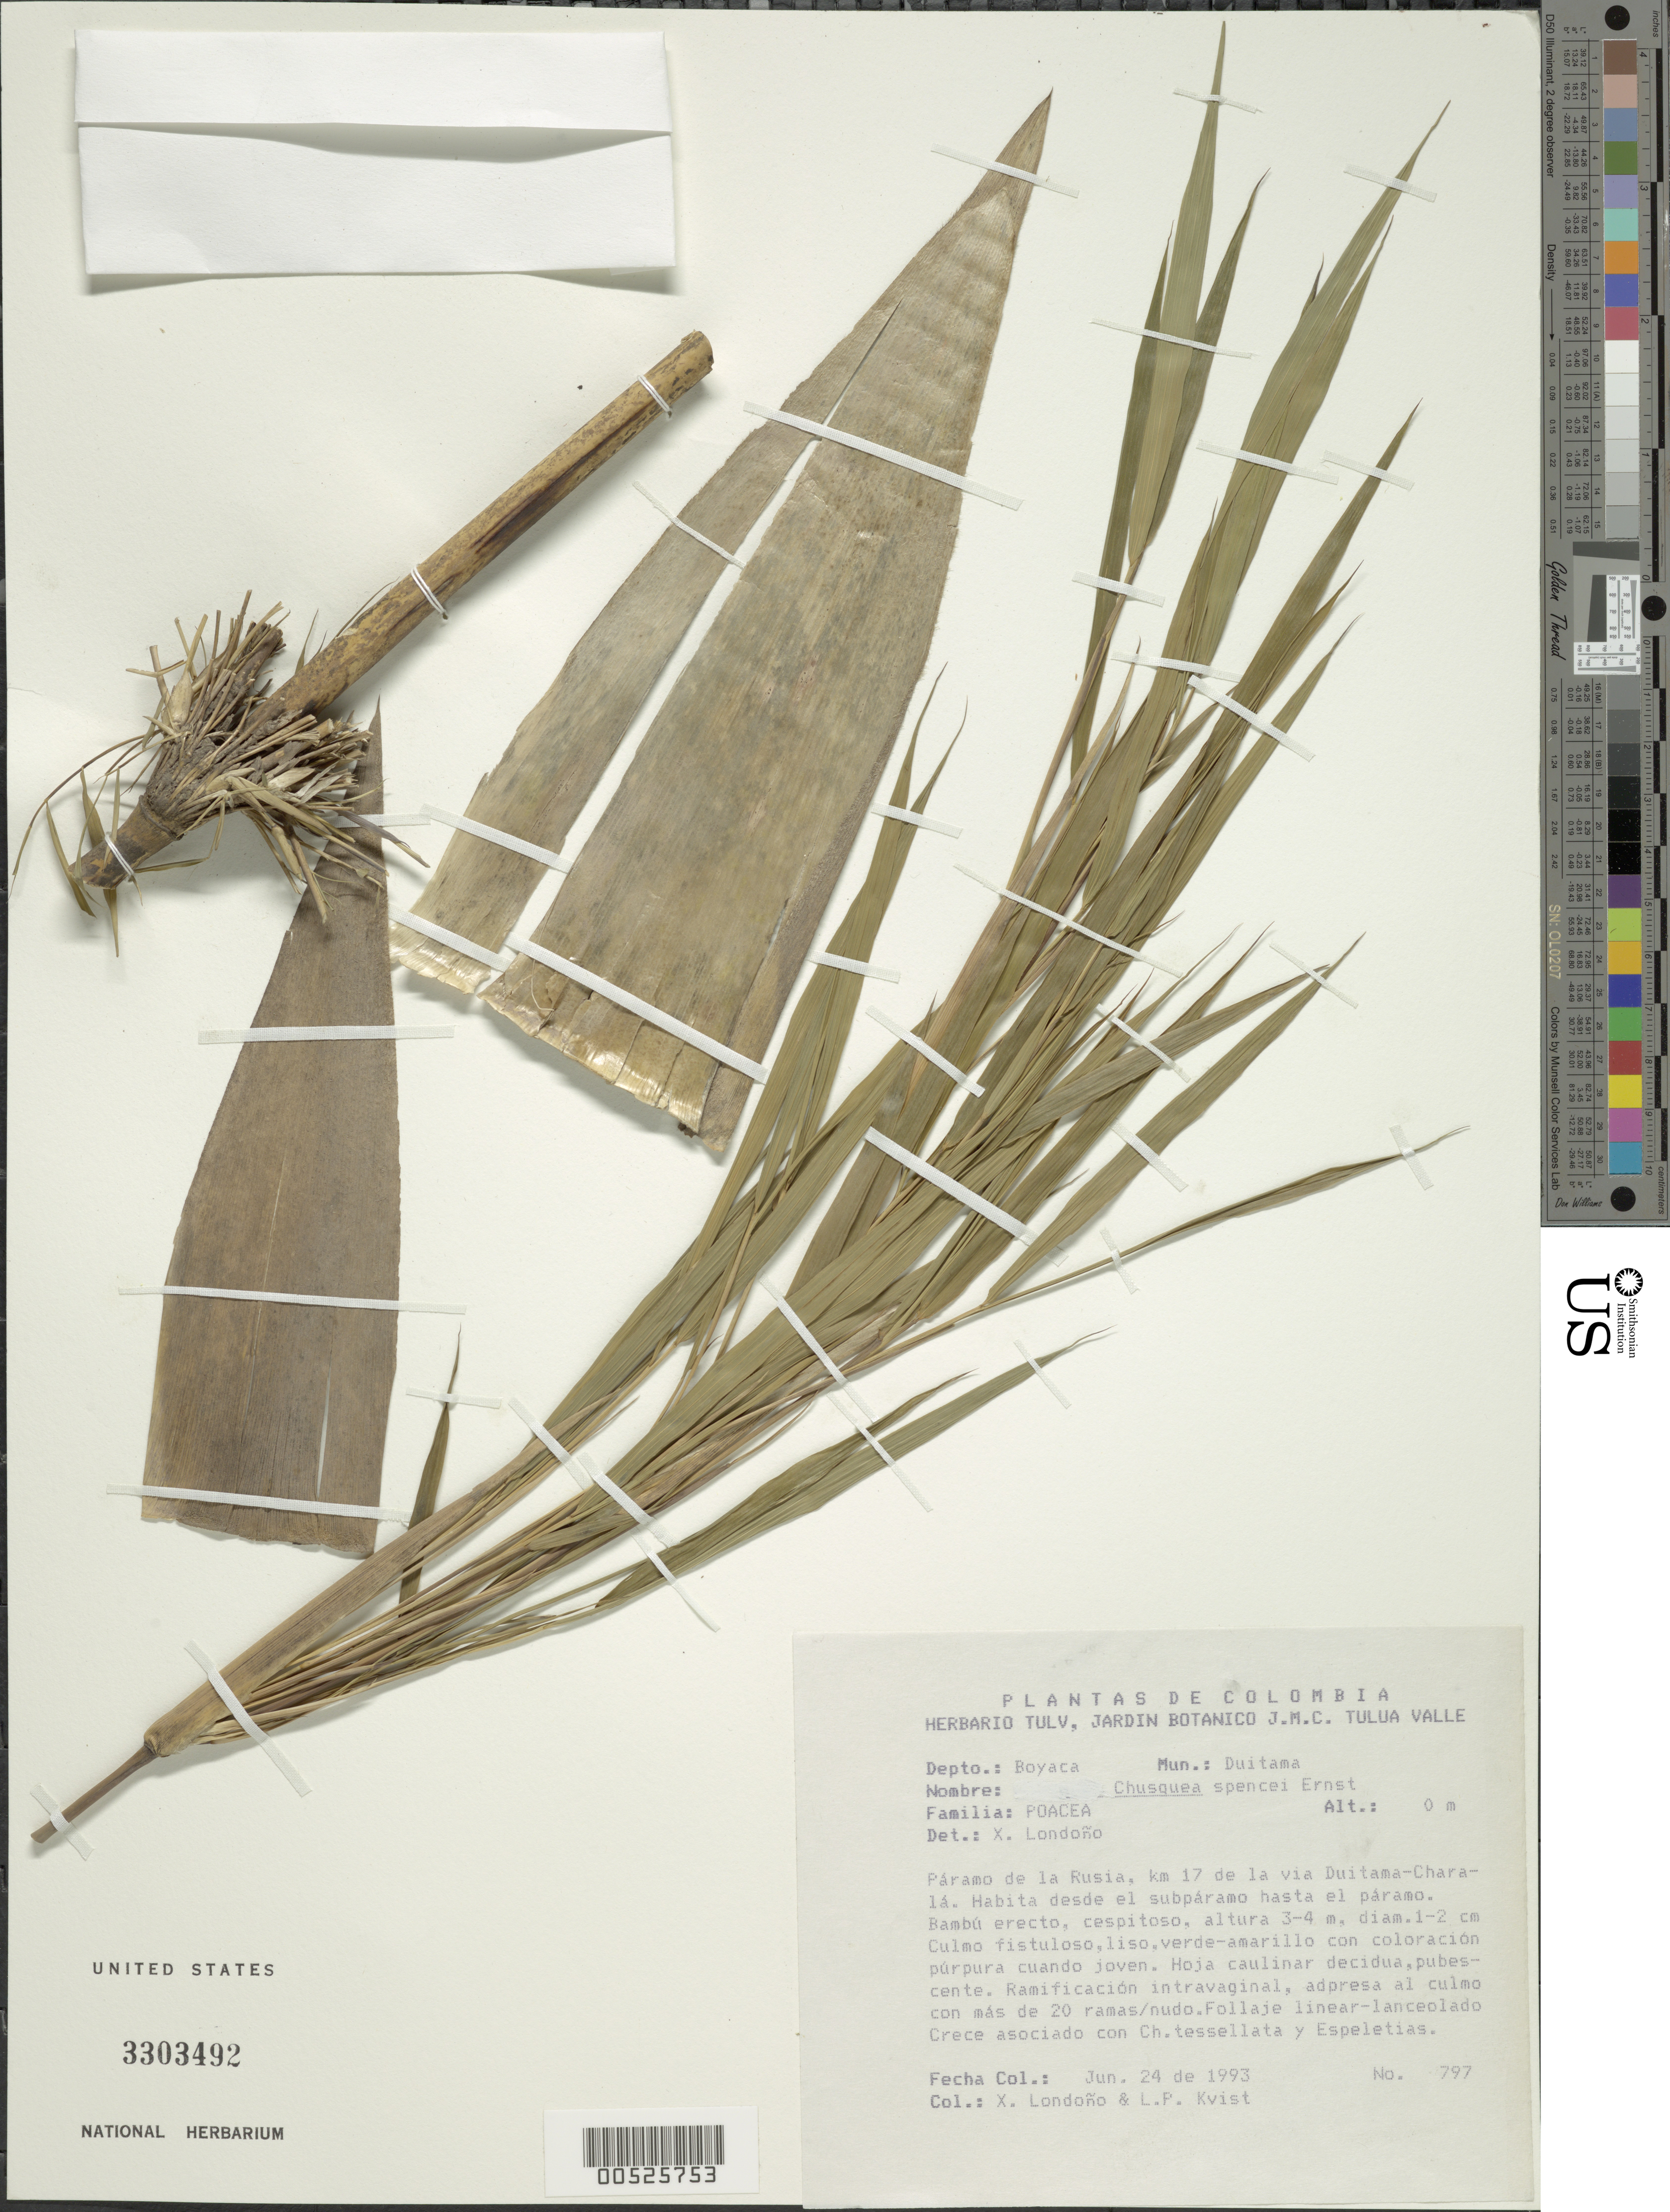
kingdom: Plantae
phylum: Tracheophyta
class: Liliopsida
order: Poales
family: Poaceae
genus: Chusquea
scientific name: Chusquea spencei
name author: Ernst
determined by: Londoño, X., (TULV), Jardin Botanico "Juan Maria Cespedes"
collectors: X. Londoño & L. P. Kvist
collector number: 797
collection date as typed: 24 Jun 1993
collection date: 1993-06-24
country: Colombia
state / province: Boyacá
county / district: Duitama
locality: Paramo de La Rusia, km 17 de la via Duitama - Charala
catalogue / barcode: US 3303492